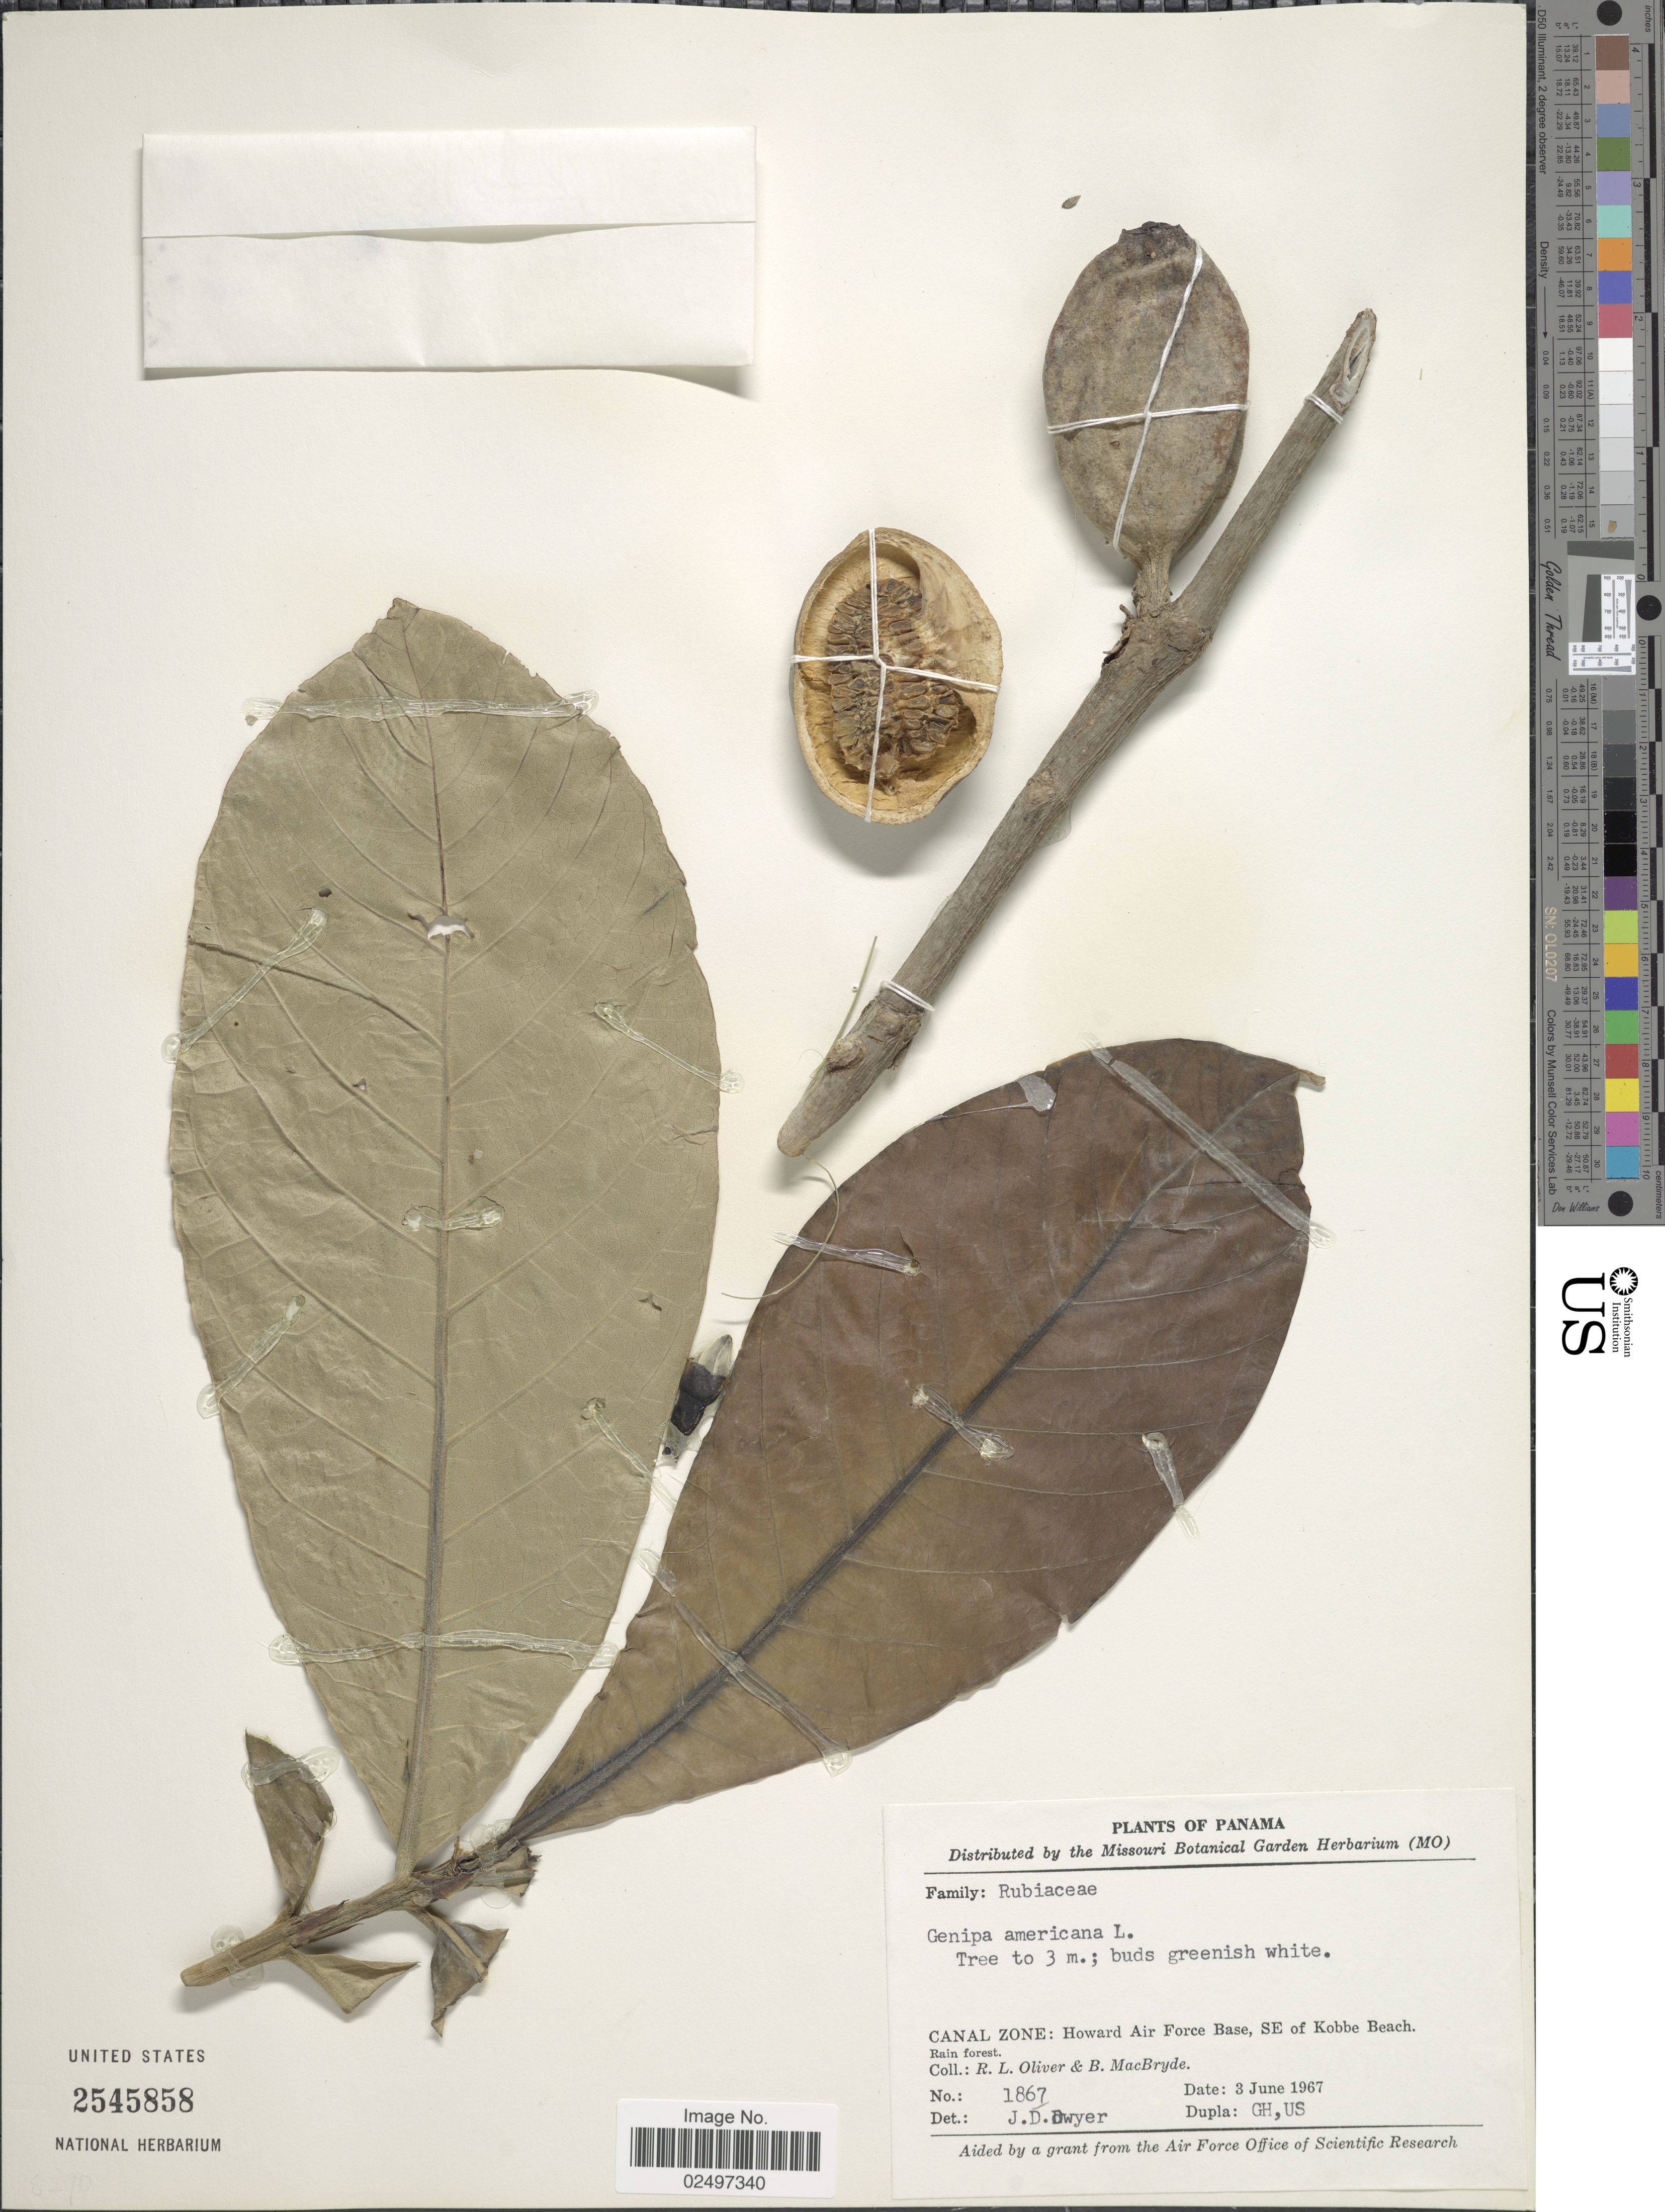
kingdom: Plantae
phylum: Tracheophyta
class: Magnoliopsida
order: Gentianales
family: Rubiaceae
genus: Genipa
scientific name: Genipa americana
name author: L.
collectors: R. Oliver & B. MacBryde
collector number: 1867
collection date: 1967-06-03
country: Panama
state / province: Colón / Panamá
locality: Canal Zone: Howard Air Force Base, SE of Kobbe Beach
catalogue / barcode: US 2545858